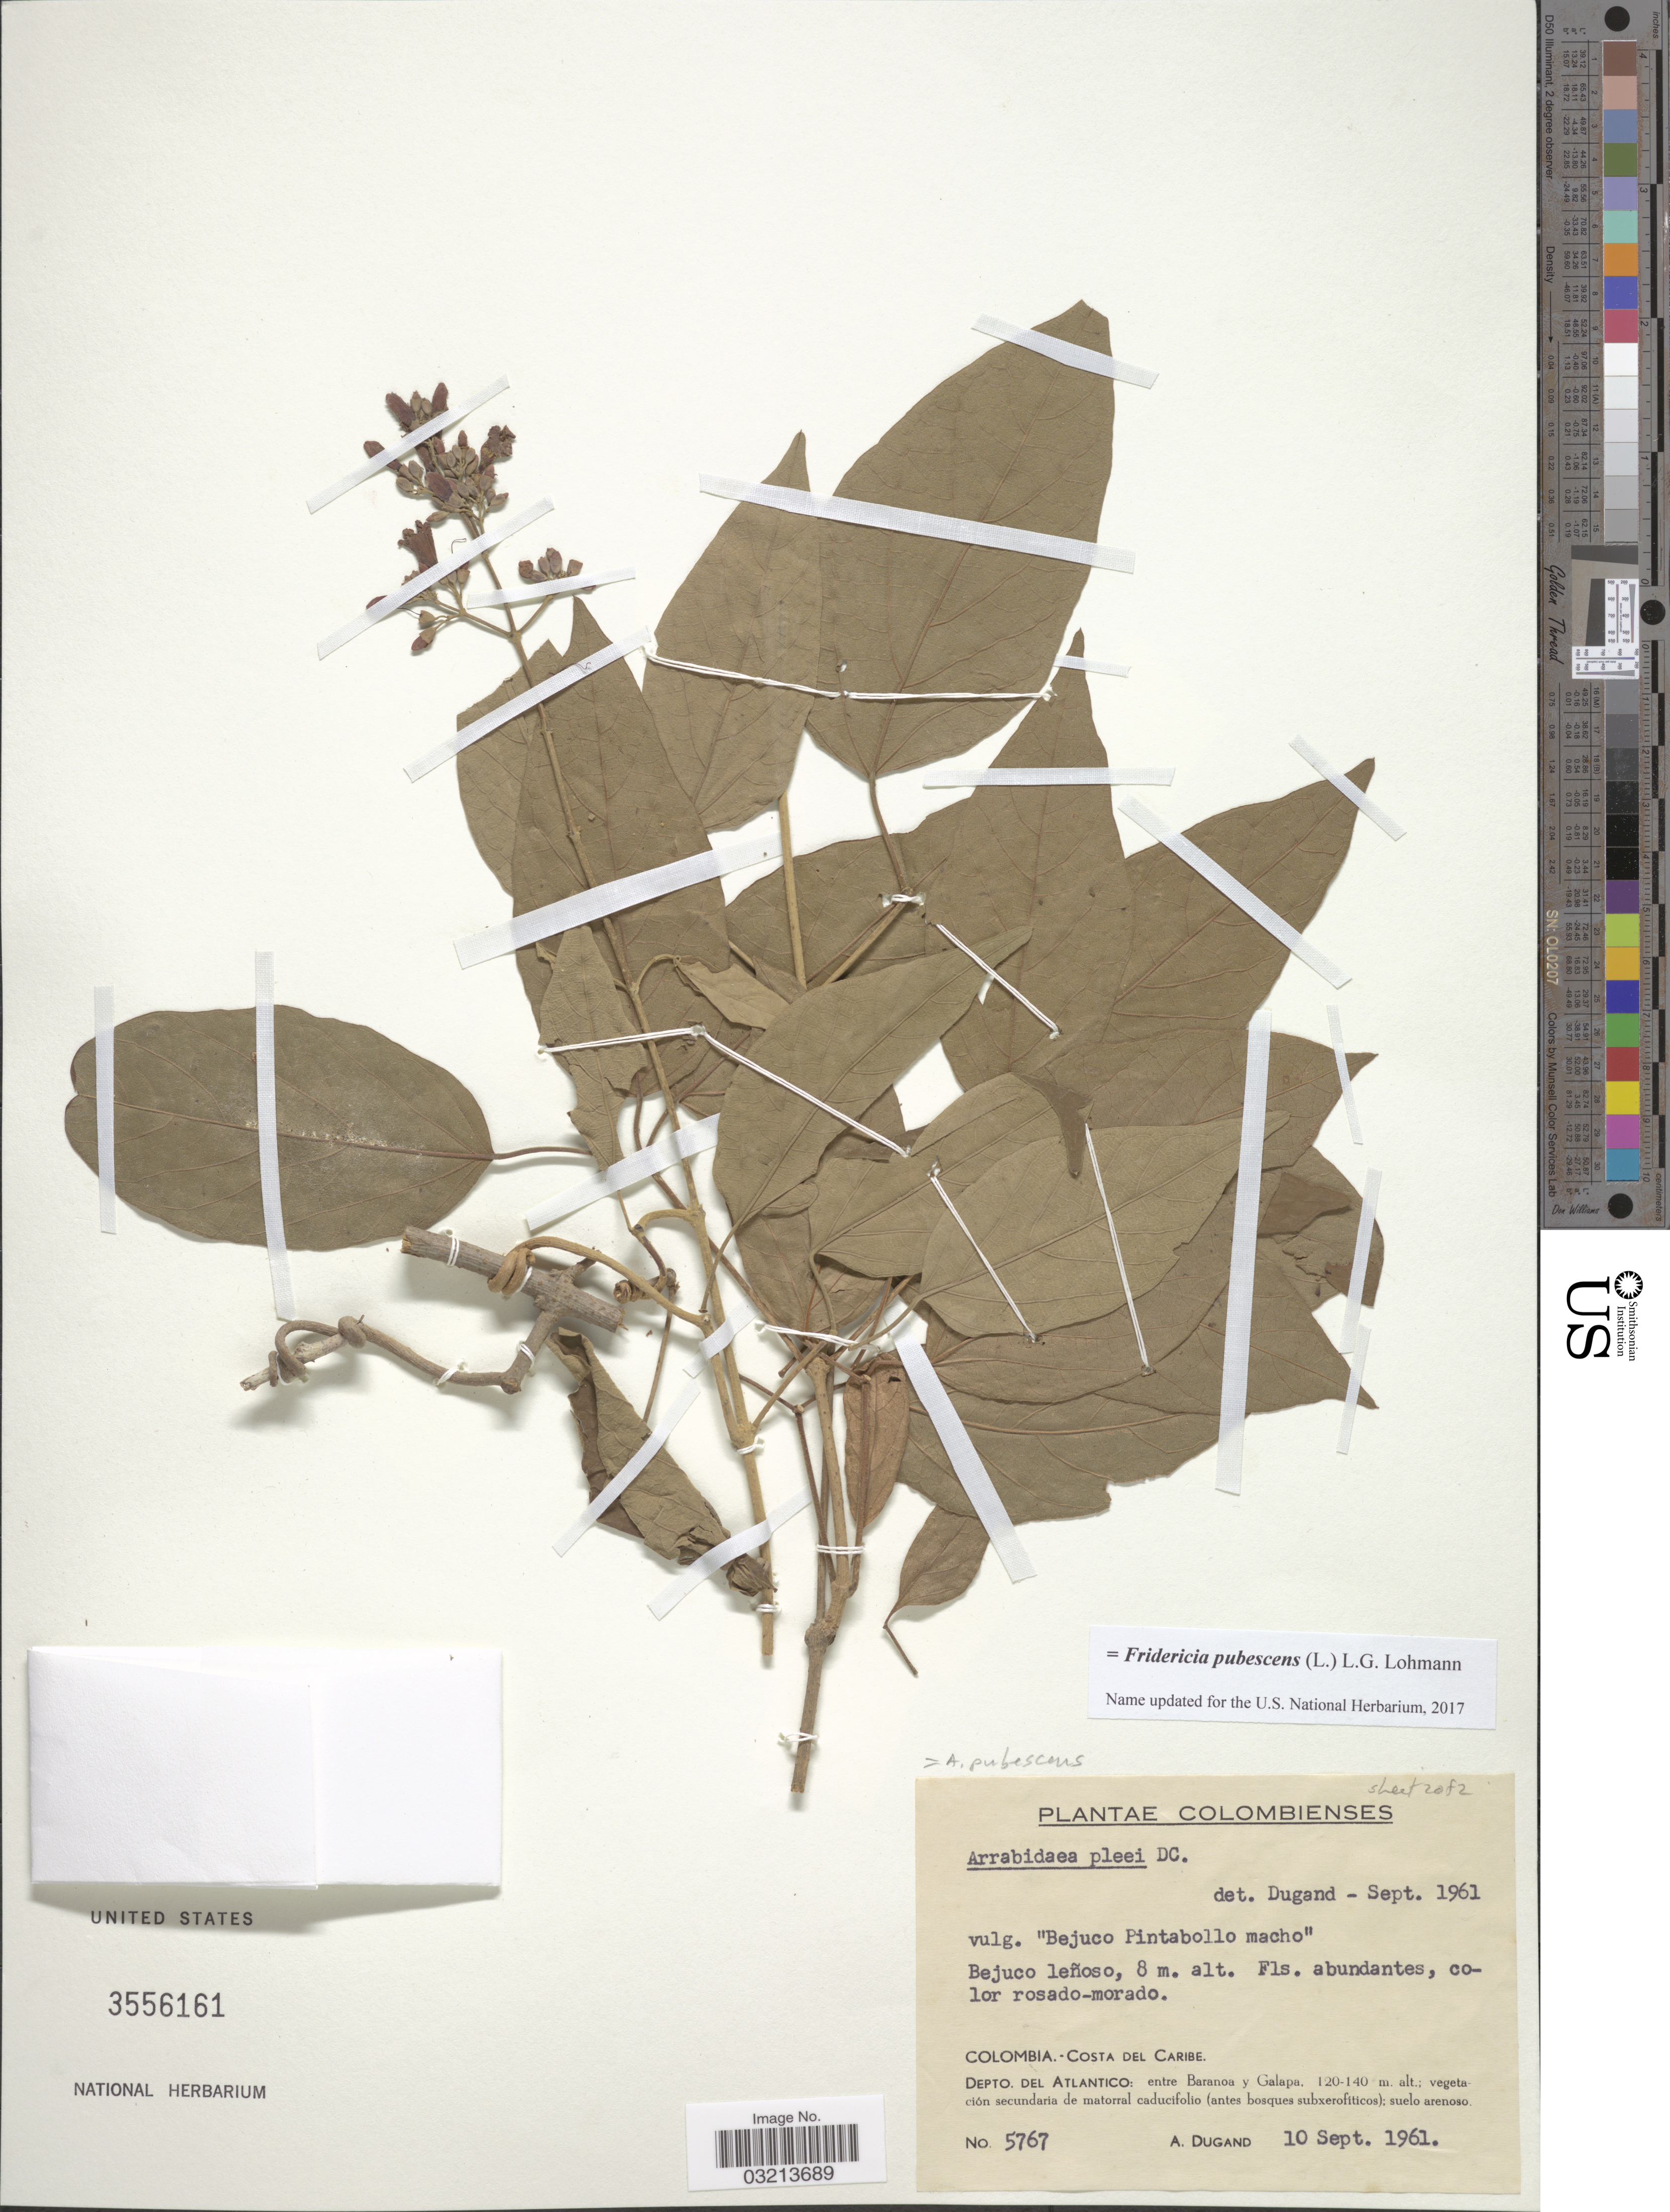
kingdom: Plantae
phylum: Tracheophyta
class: Magnoliopsida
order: Lamiales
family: Bignoniaceae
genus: Fridericia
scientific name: Fridericia pubescens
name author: (L.) L.G. Lohmann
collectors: A. Dugand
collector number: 5767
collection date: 1961-09-10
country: Colombia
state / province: Atlántico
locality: Costa del Caribe. Depto. del Atlantico: entre Baranoa y Galapa.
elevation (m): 120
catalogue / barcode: US 3556161